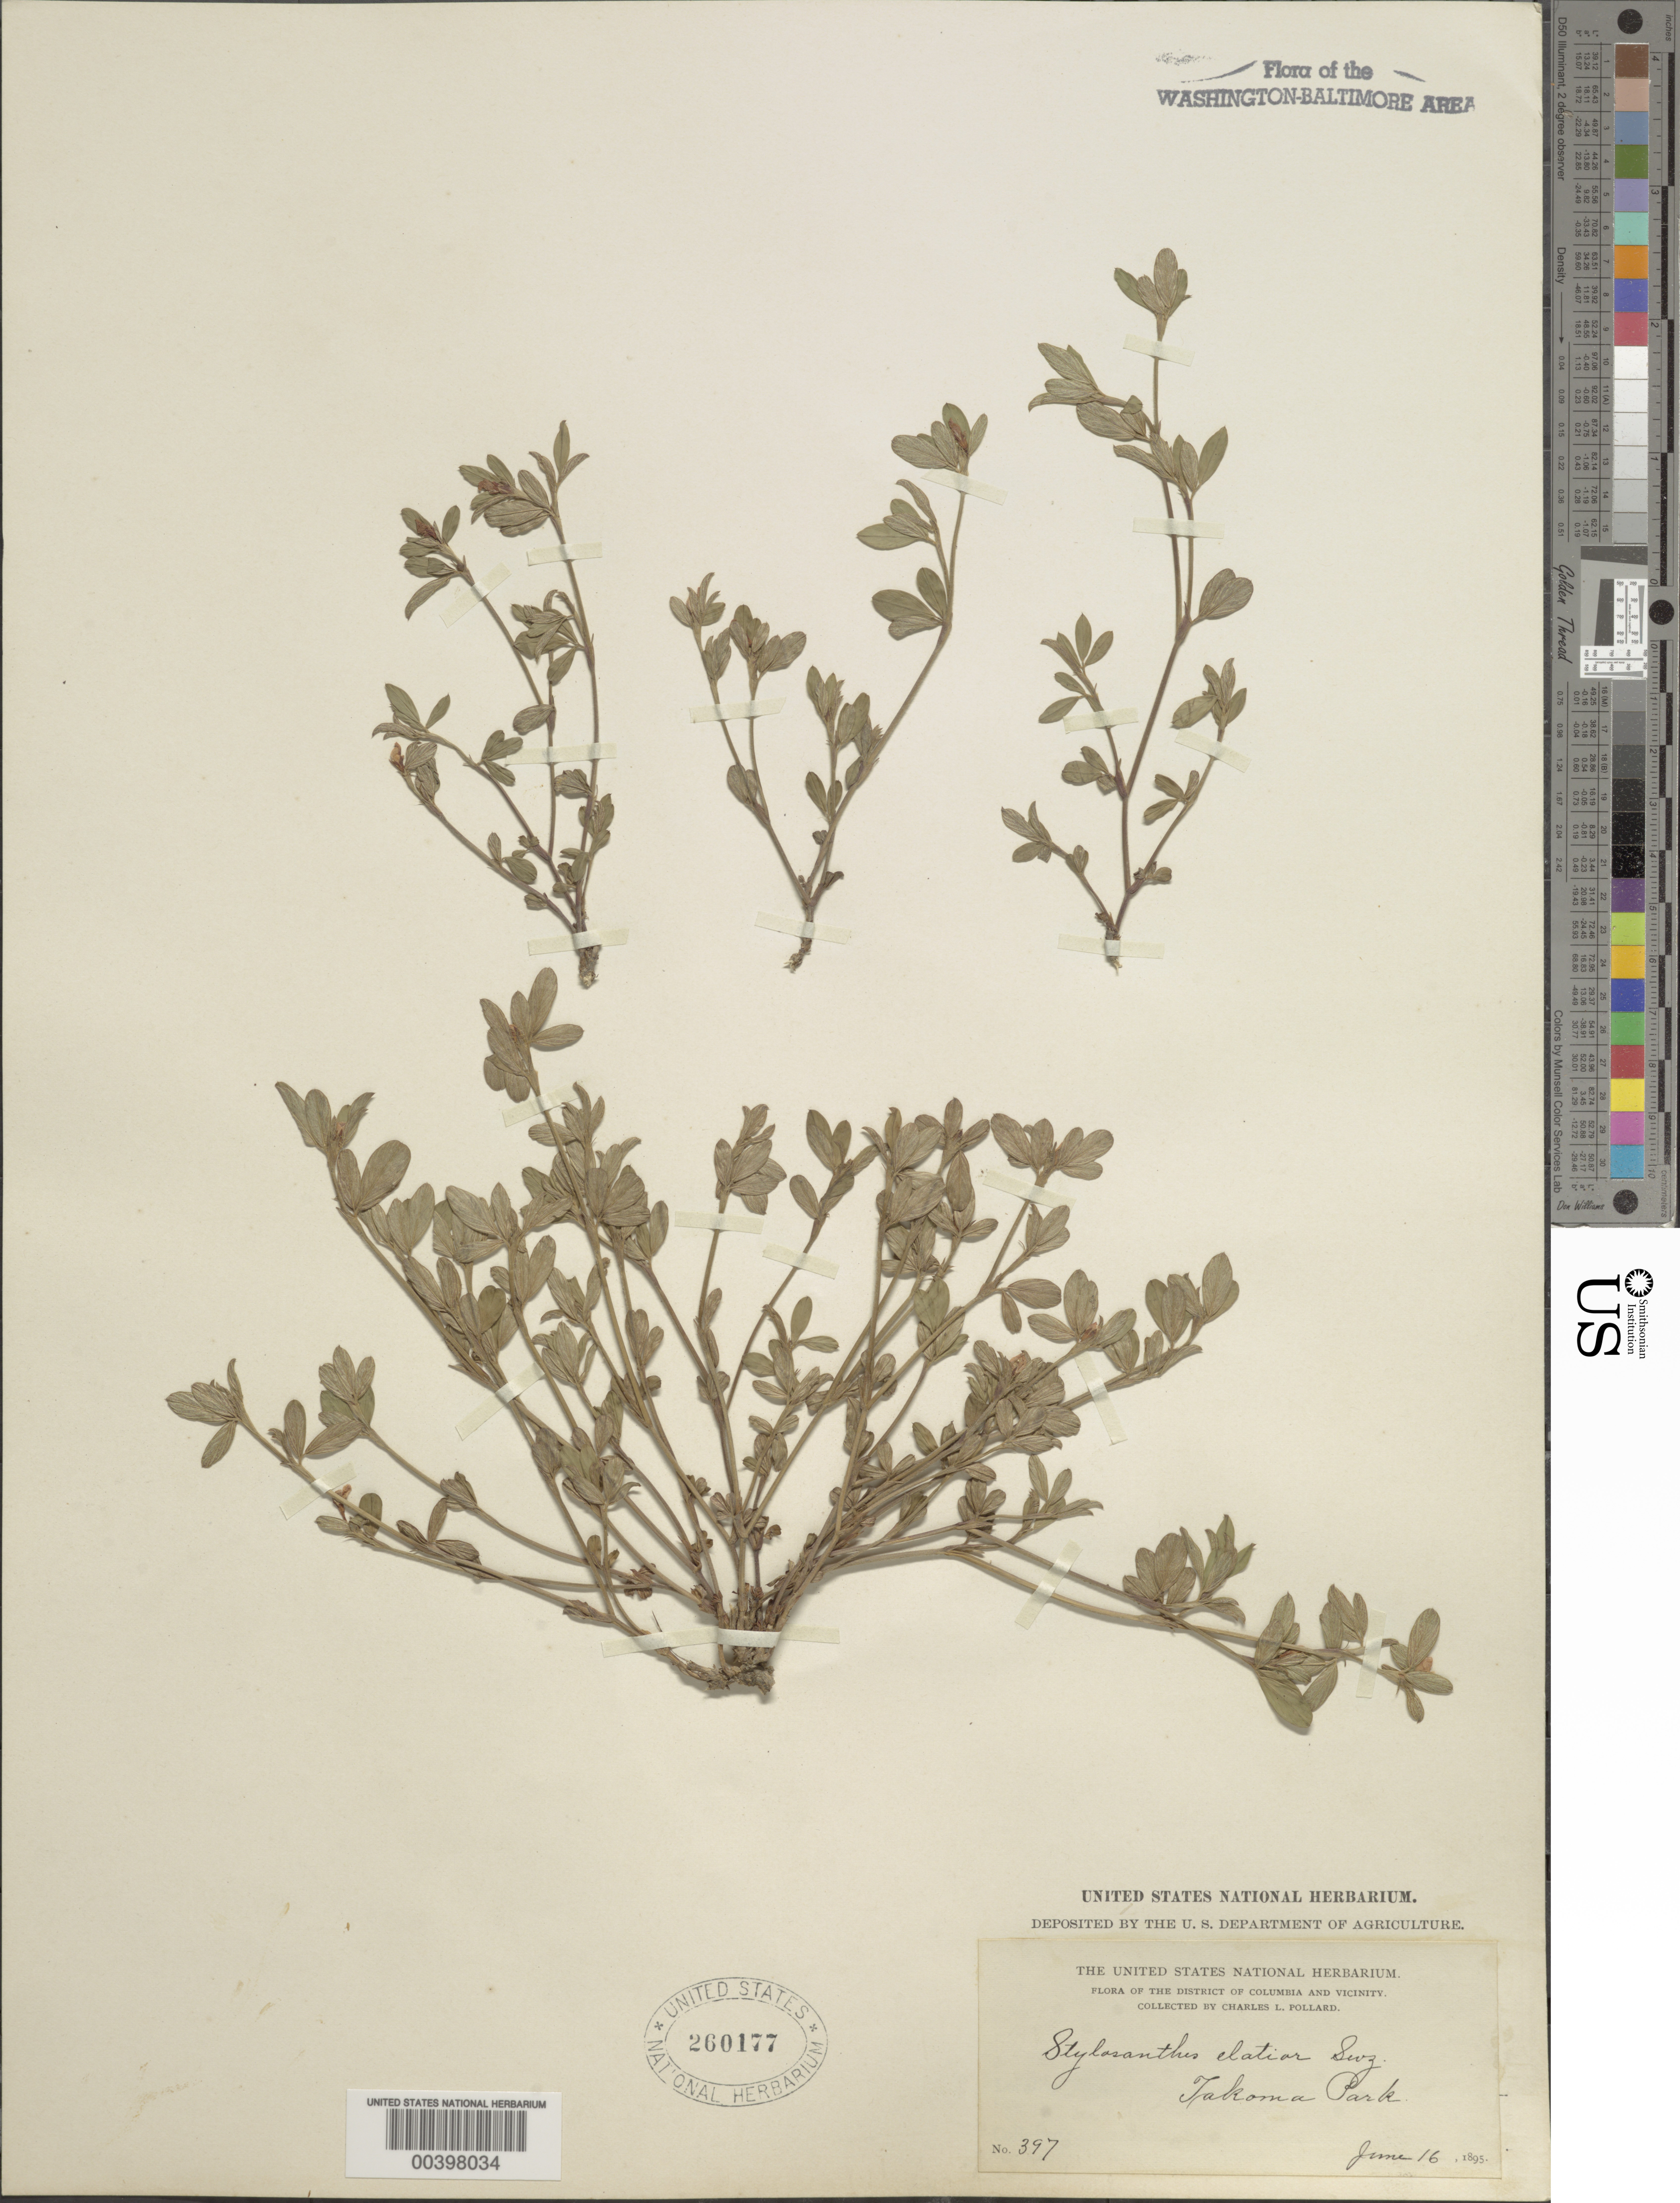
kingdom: Plantae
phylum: Tracheophyta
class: Magnoliopsida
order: Fabales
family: Fabaceae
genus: Stylosanthes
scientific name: Stylosanthes biflora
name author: (L.) Britton et al.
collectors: C. L. Pollard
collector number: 397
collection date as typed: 16 Jun 1895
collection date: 1895-06-16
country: United States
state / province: Maryland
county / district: Montgomery / Prince George's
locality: Takoma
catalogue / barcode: US 260177